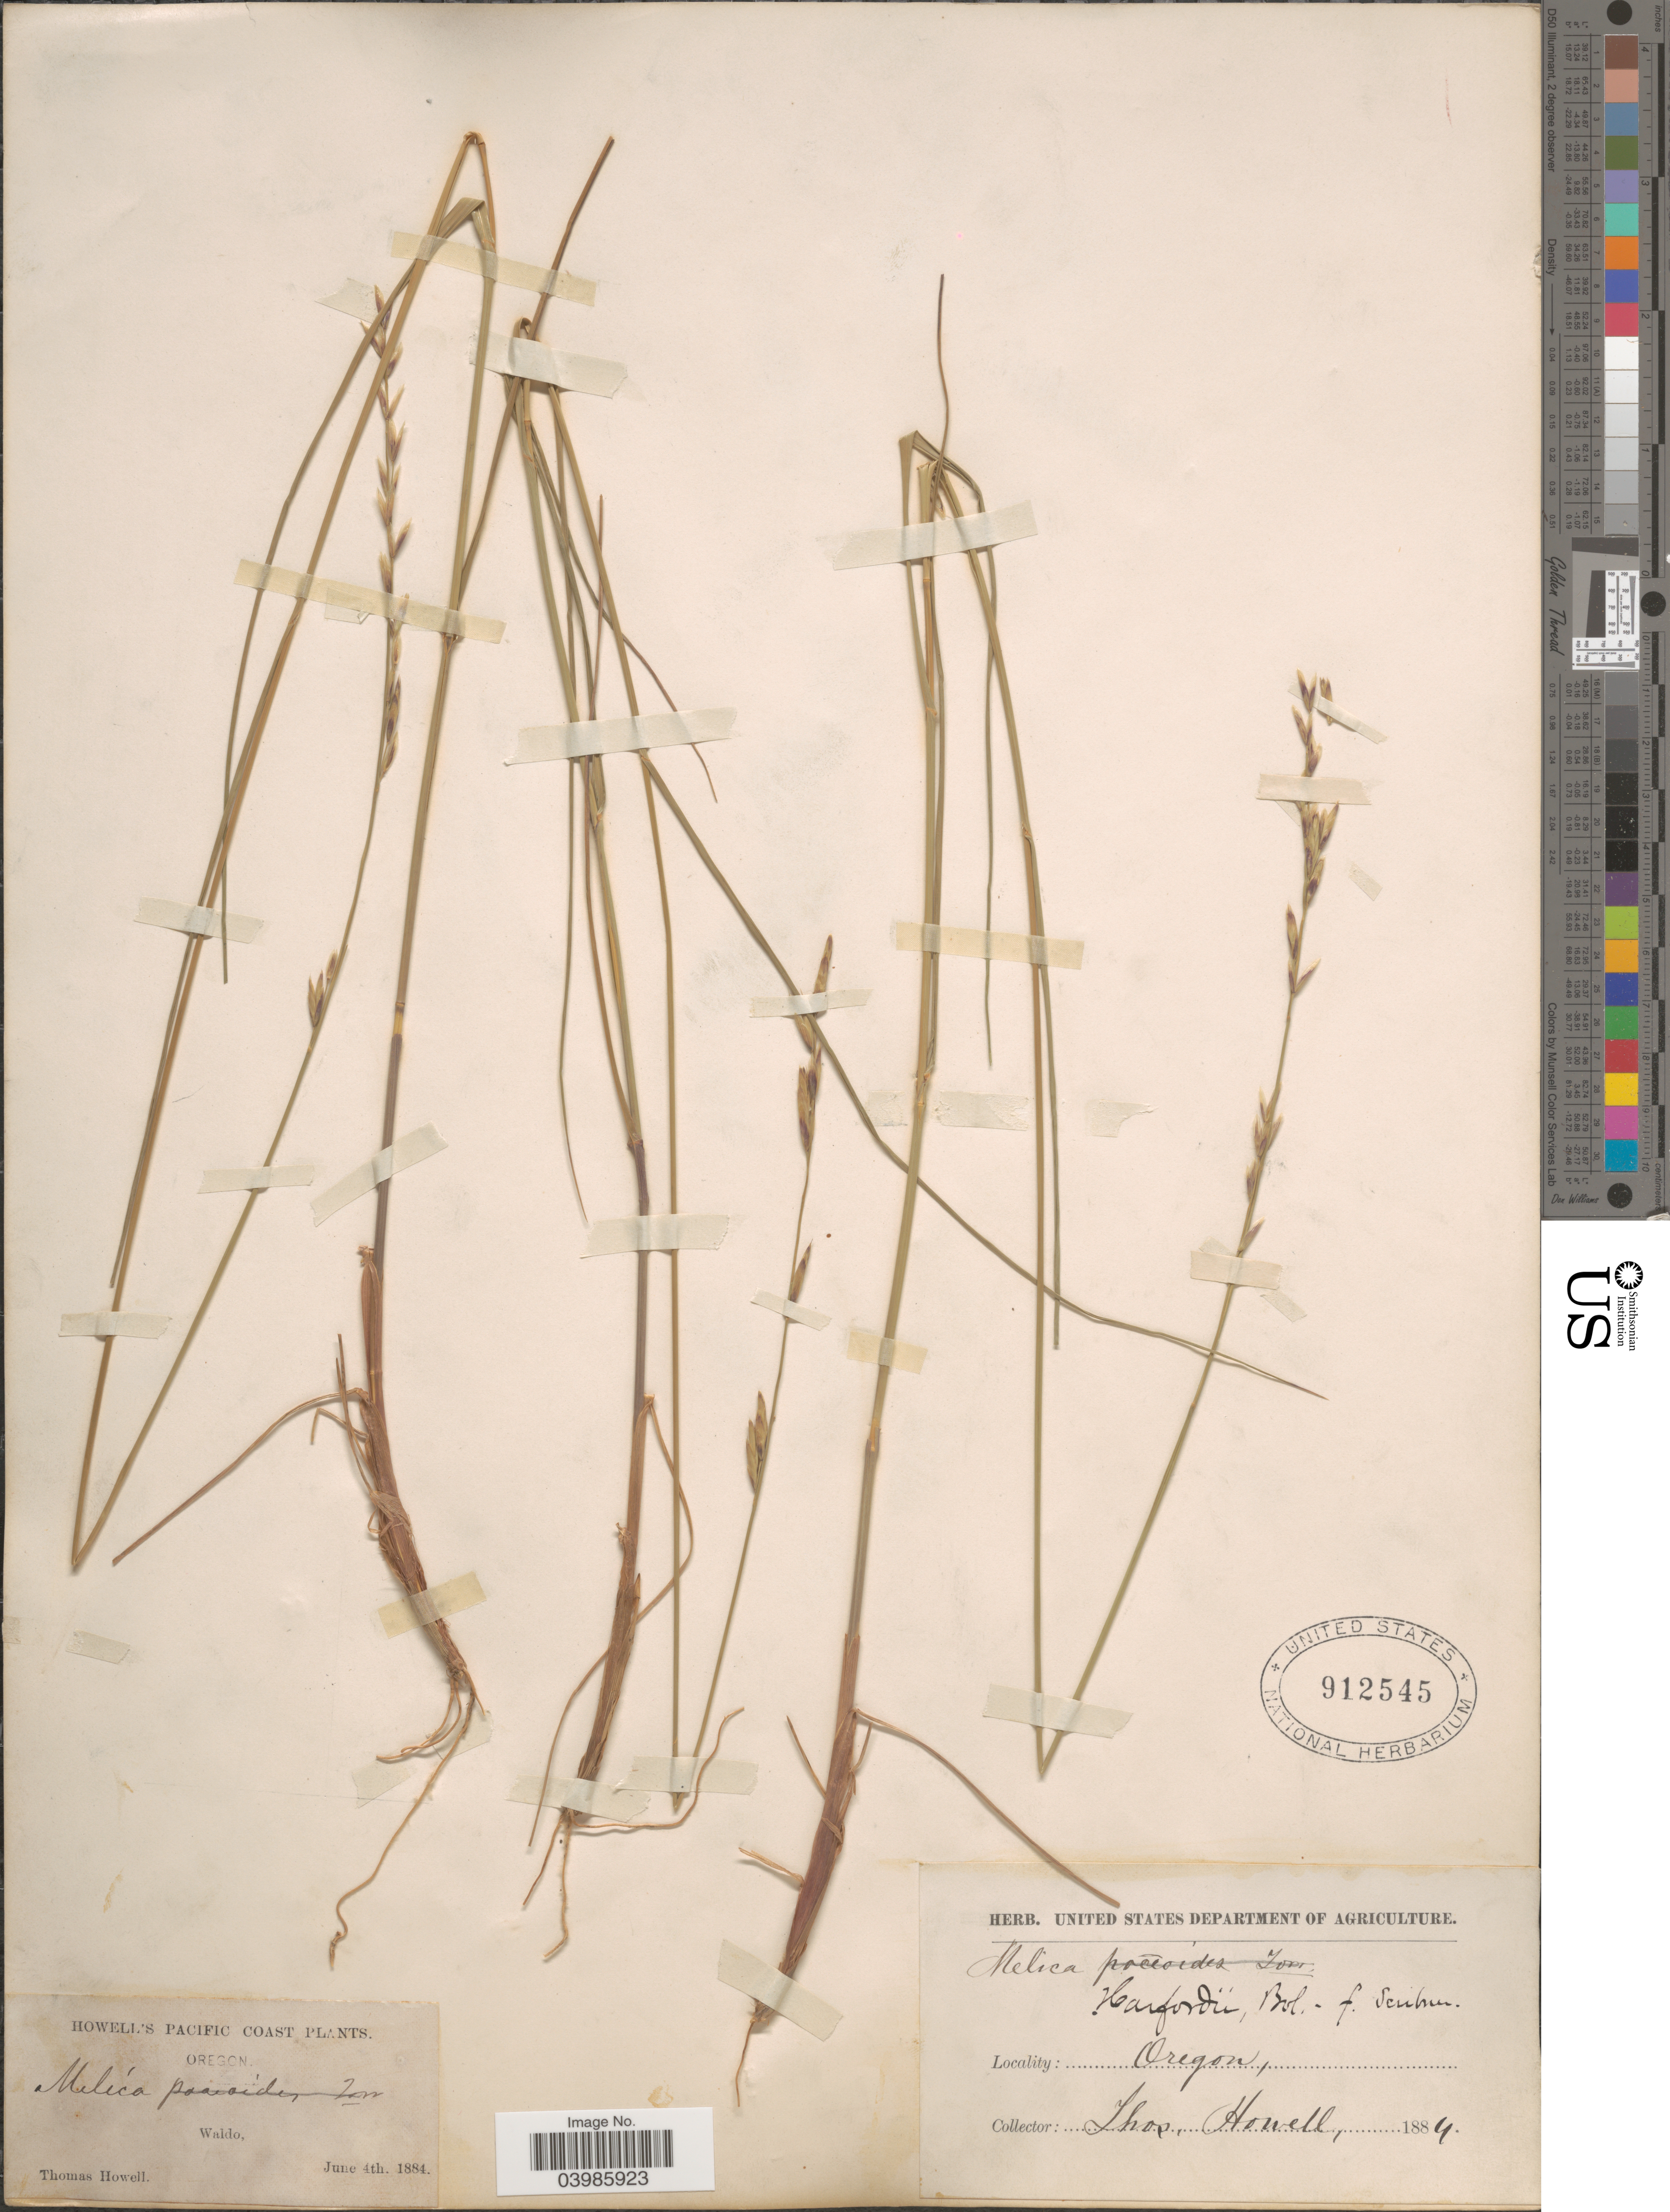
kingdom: Plantae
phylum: Tracheophyta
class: Liliopsida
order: Poales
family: Poaceae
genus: Melica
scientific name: Melica harfordii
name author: Bol.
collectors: T. Howell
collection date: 1884-06-04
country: United States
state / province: Oregon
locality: Pacific Coast. Waldo.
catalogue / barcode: US 912545